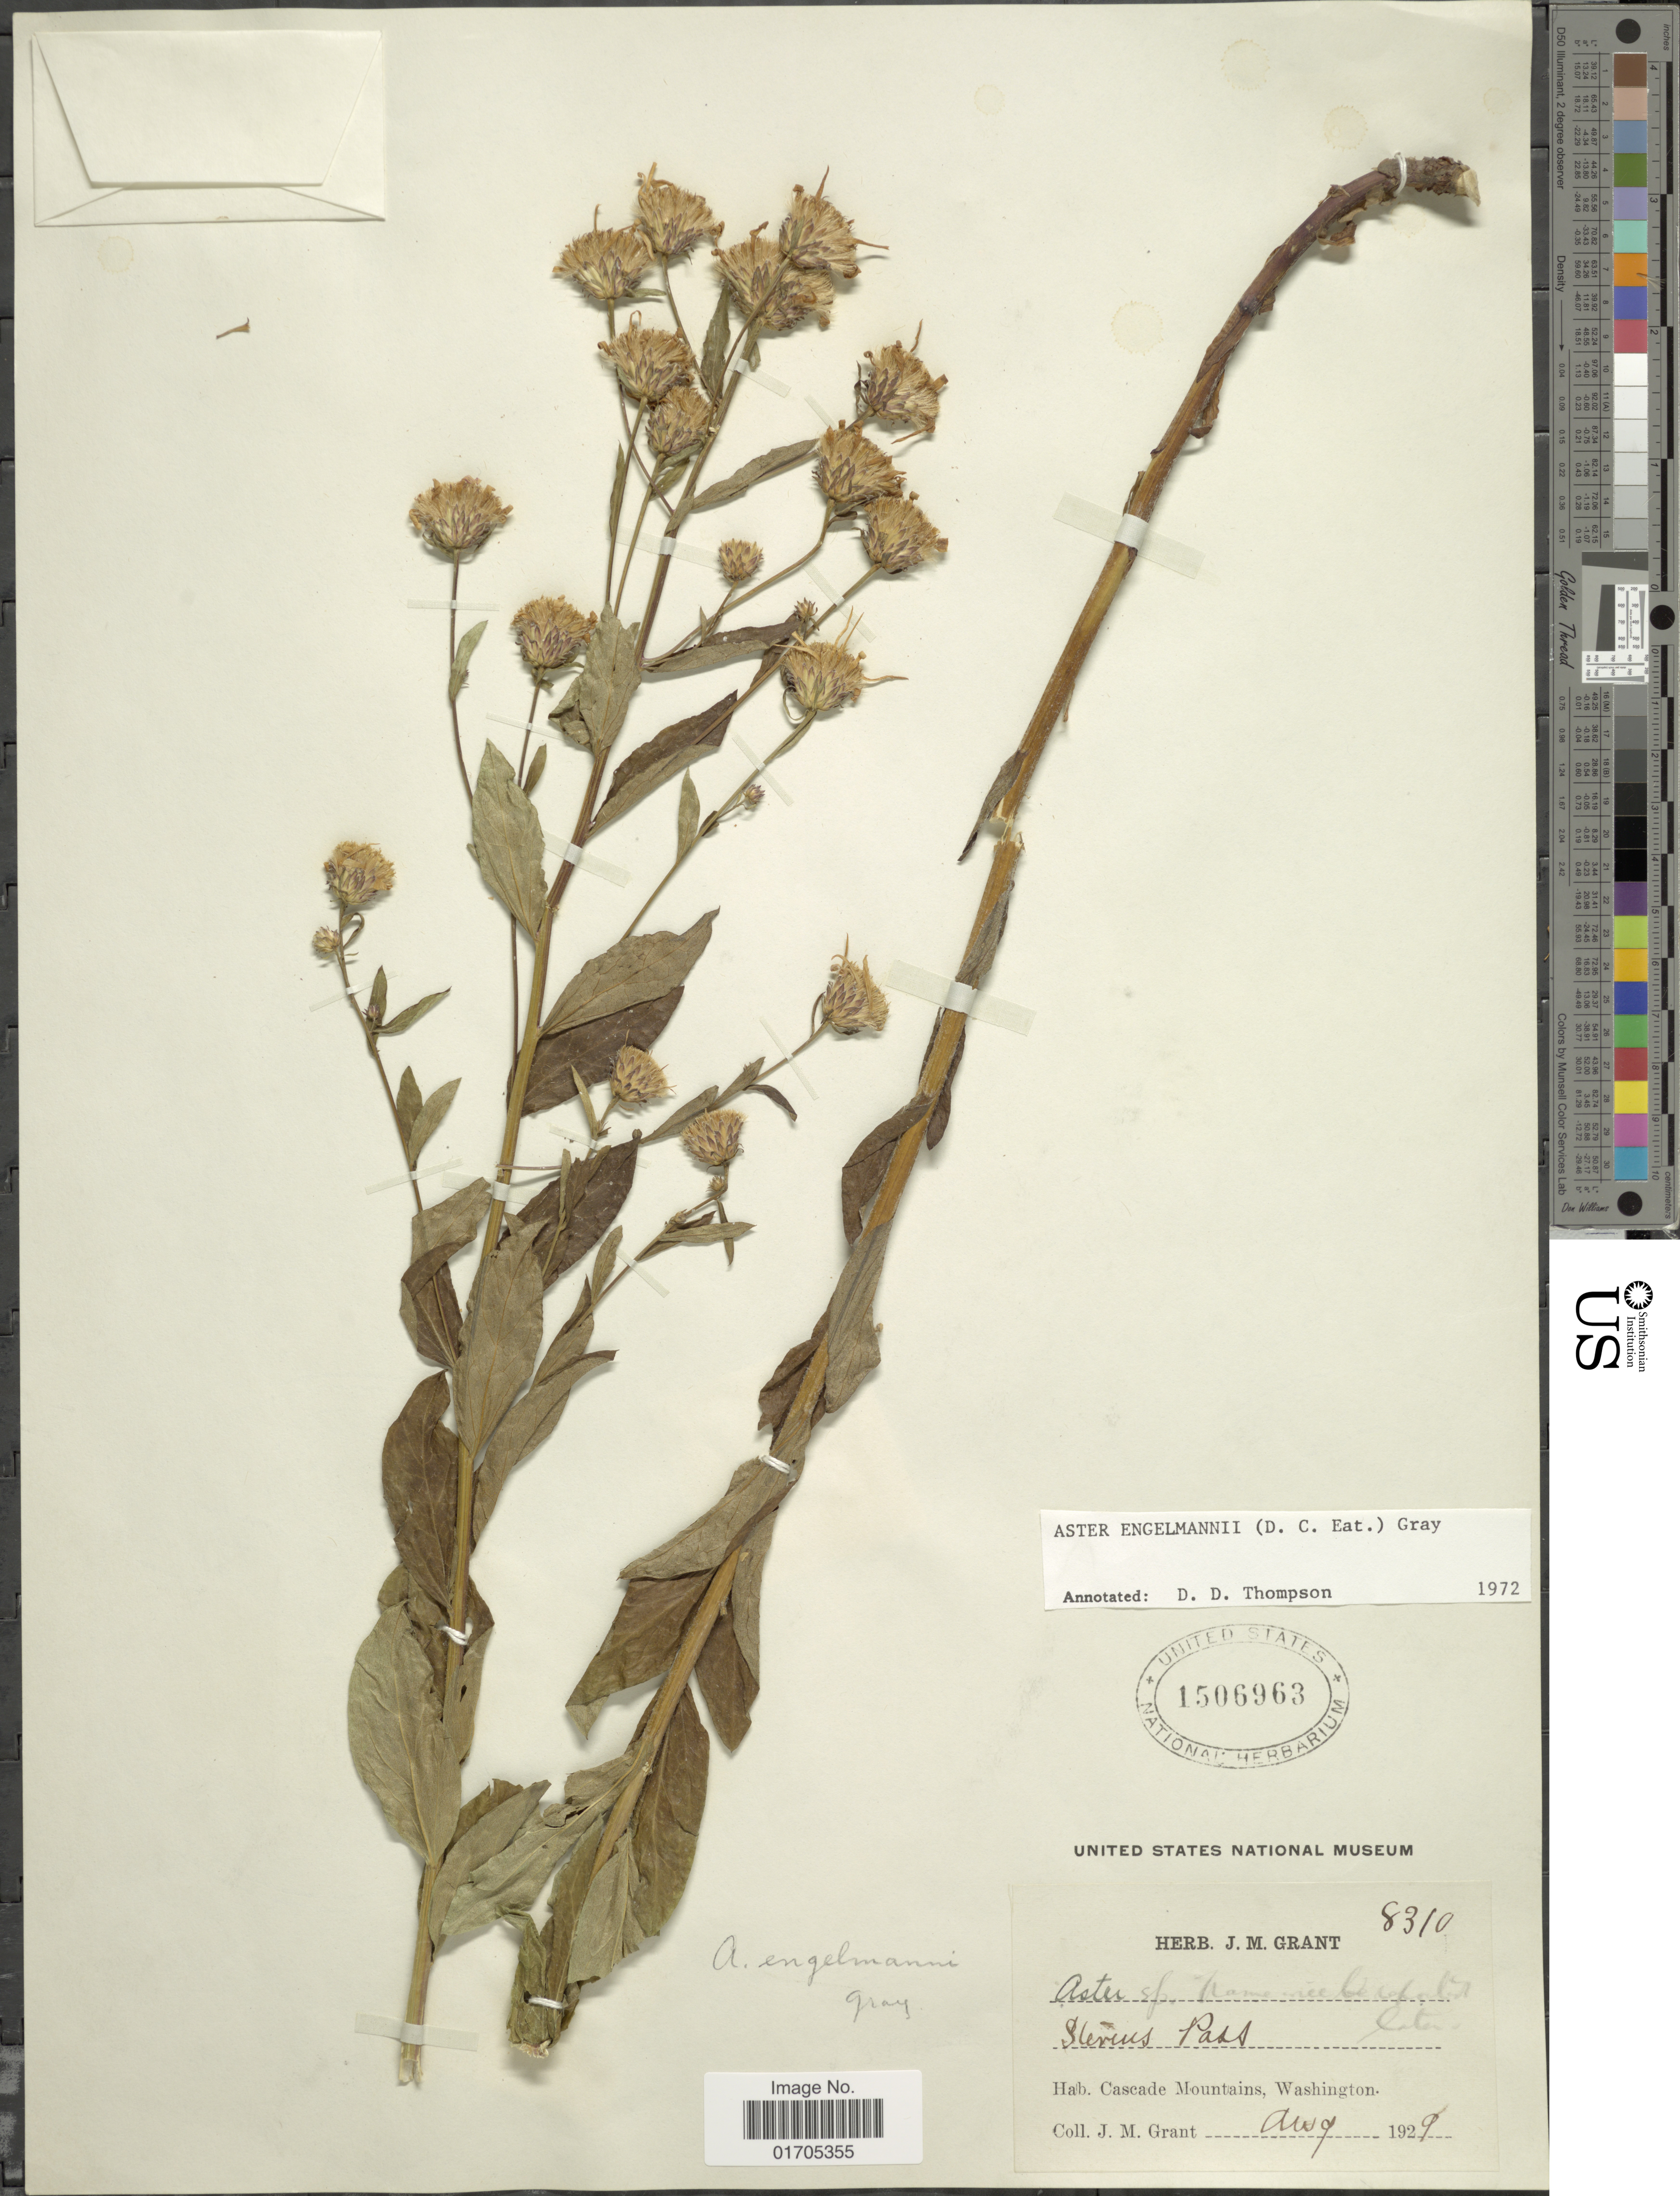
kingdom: Plantae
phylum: Tracheophyta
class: Magnoliopsida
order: Asterales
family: Asteraceae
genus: Eucephalus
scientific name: Eucephalus engelmannii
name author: (D.C. Eaton) Greene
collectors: J. M. Grant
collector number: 8310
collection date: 1929-08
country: United States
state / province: Washington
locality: Stevens Pass. Cascade Mountains, Washington.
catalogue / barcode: US 1506963